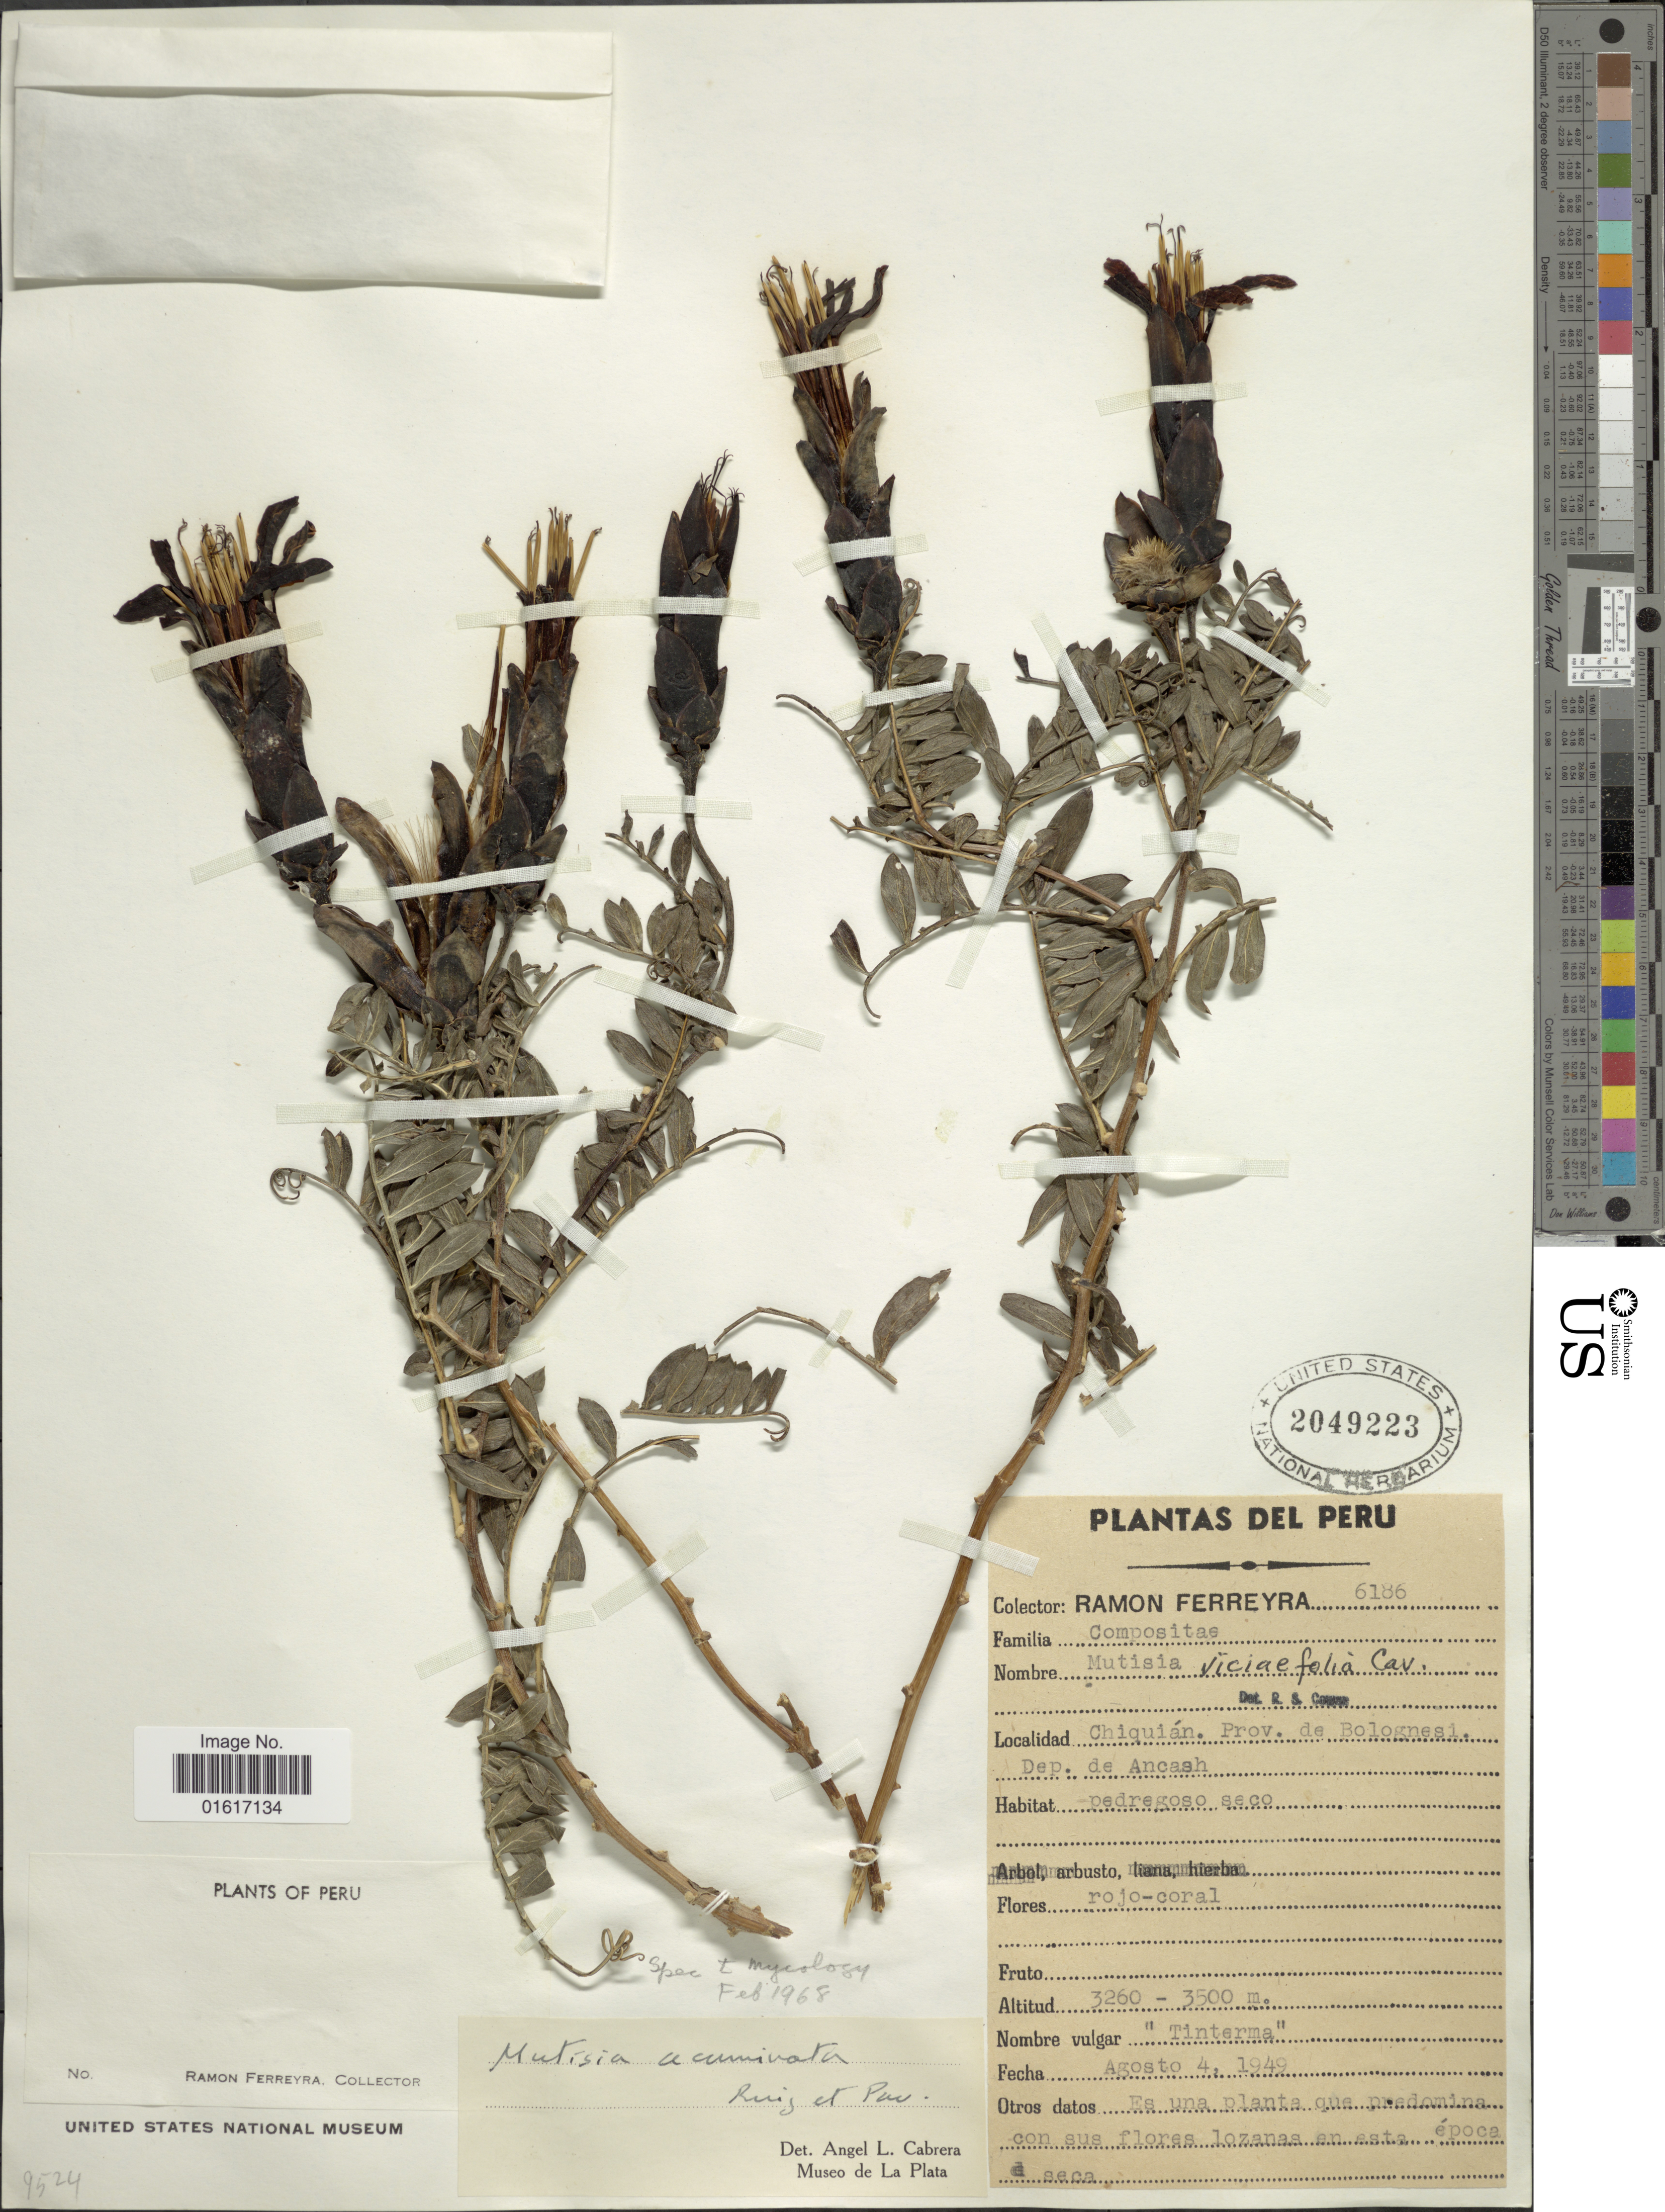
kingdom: Plantae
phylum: Tracheophyta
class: Magnoliopsida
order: Asterales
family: Asteraceae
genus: Mutisia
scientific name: Mutisia acuminata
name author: Ruiz & Pav.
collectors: R. A. Ferreyra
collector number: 6186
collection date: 1949-08-04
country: Peru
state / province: Ancash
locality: Chiquián. Prov. de Bolognesi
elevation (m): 3260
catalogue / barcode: US 2049223